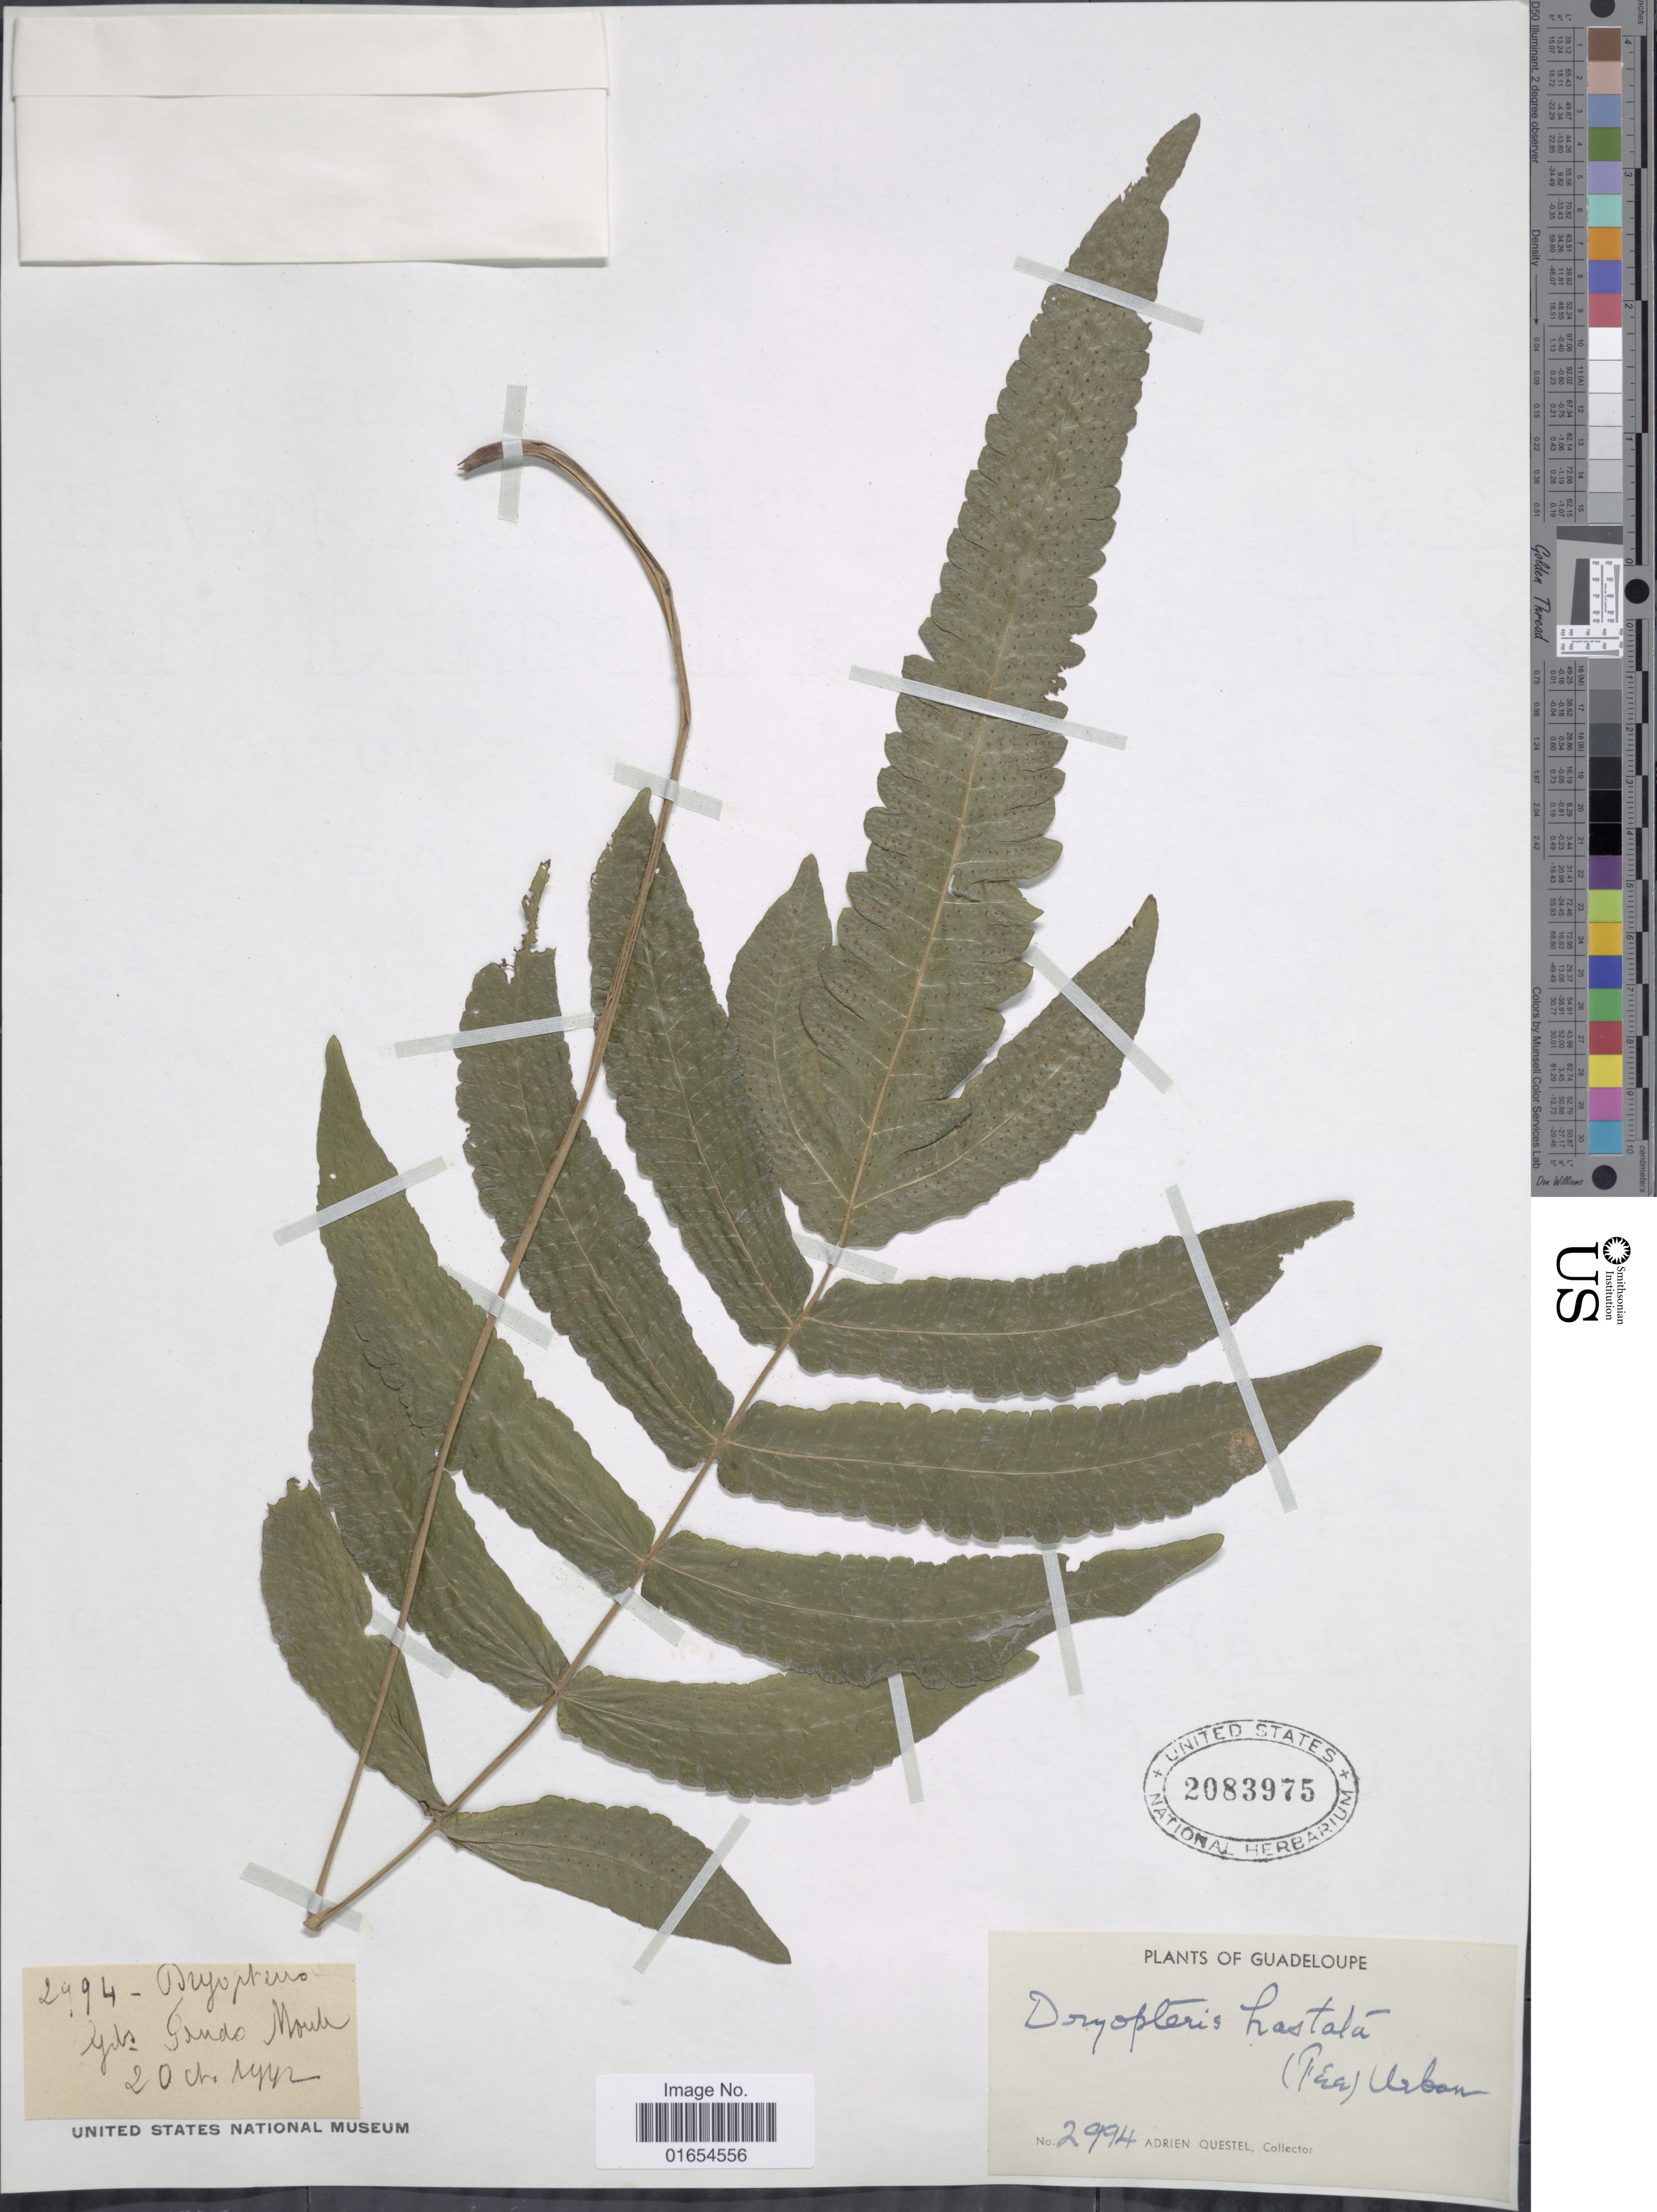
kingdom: Plantae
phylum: Tracheophyta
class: Polypodiopsida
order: Polypodiales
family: Thelypteridaceae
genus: Goniopteris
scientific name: Goniopteris hastata (Fée) comb. nov., ined 2015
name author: (Fée)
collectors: A. Questel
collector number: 2994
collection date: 1992-10-20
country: Guadeloupe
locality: Gibs Grande Monte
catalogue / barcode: US 2083975